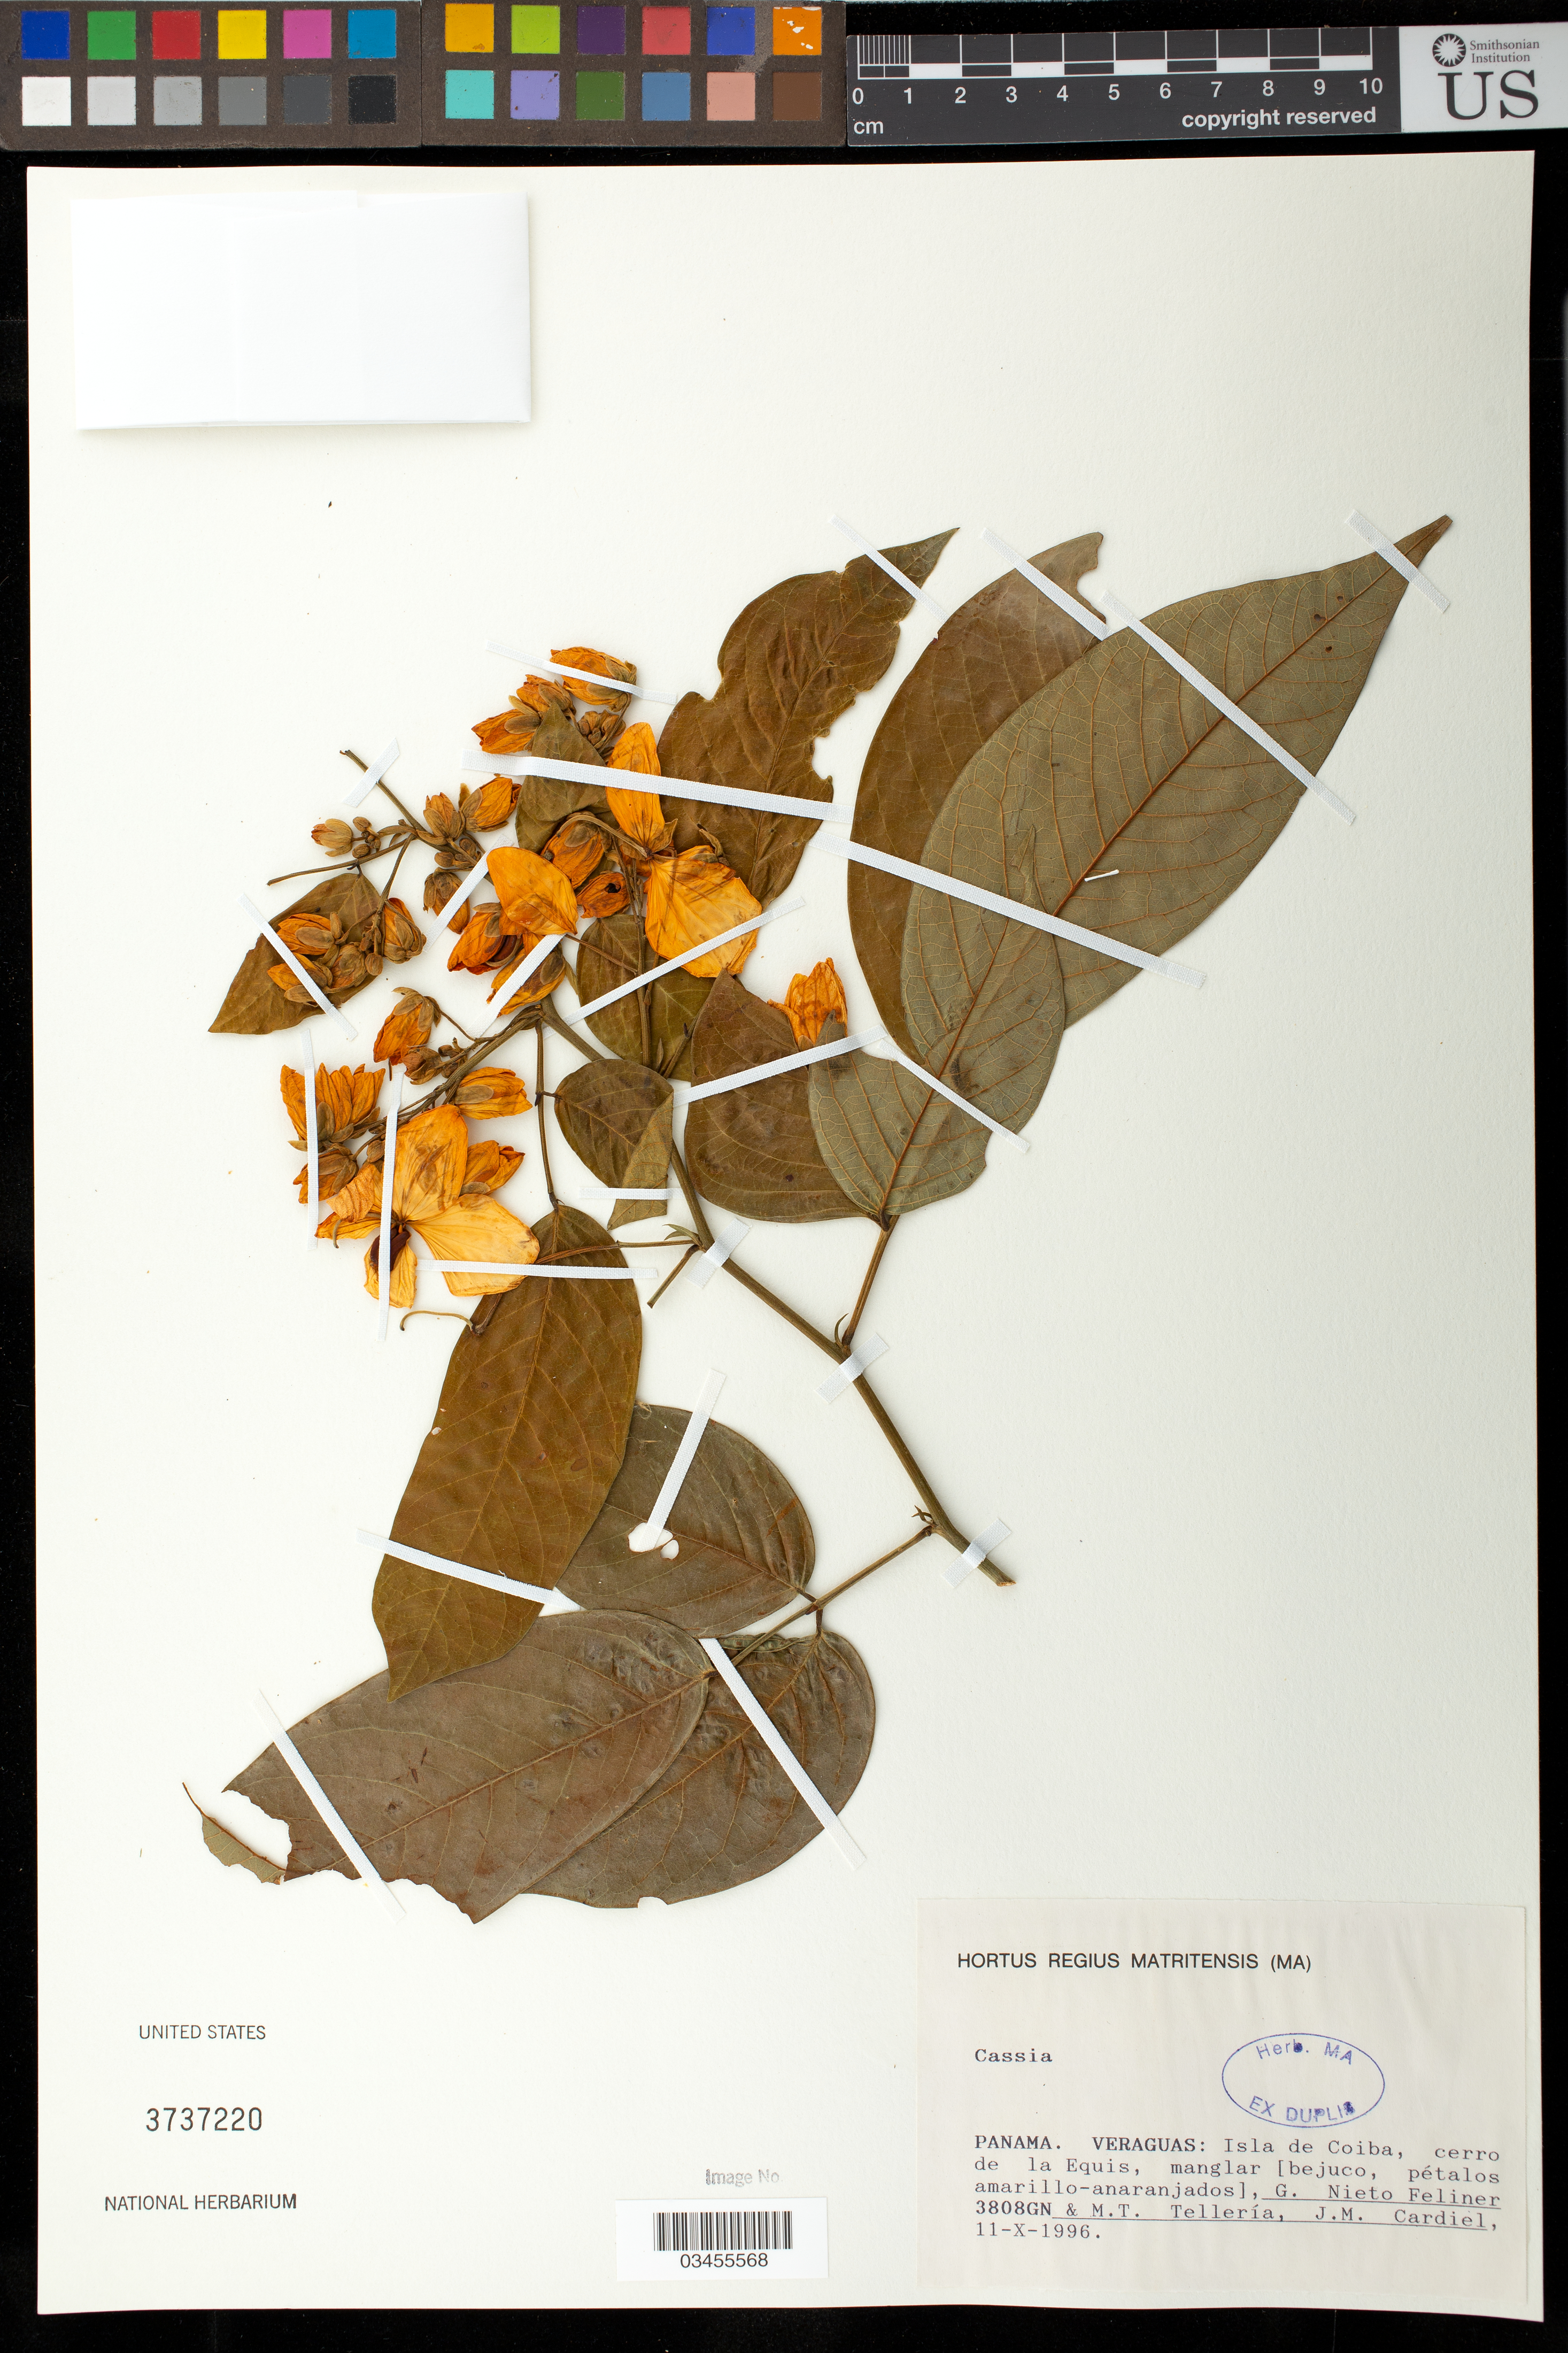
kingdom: Plantae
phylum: Tracheophyta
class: Magnoliopsida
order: Fabales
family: Fabaceae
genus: Senna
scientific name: Senna hayesiana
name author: (Britton & Rose) H.S. Irwin & Barneby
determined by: Strong, Mark T., (BOT), Smithsonian Institution - National Museum of Natural History (UNITED STATES)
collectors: G. Nieto Feliner, M. Telleria & J. Cardiel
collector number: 3808GN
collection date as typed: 11-X-1996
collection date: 1996-10-11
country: Panama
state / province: Veraguas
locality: Isla de Coiba, cerro de la Equis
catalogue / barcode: US 3737220